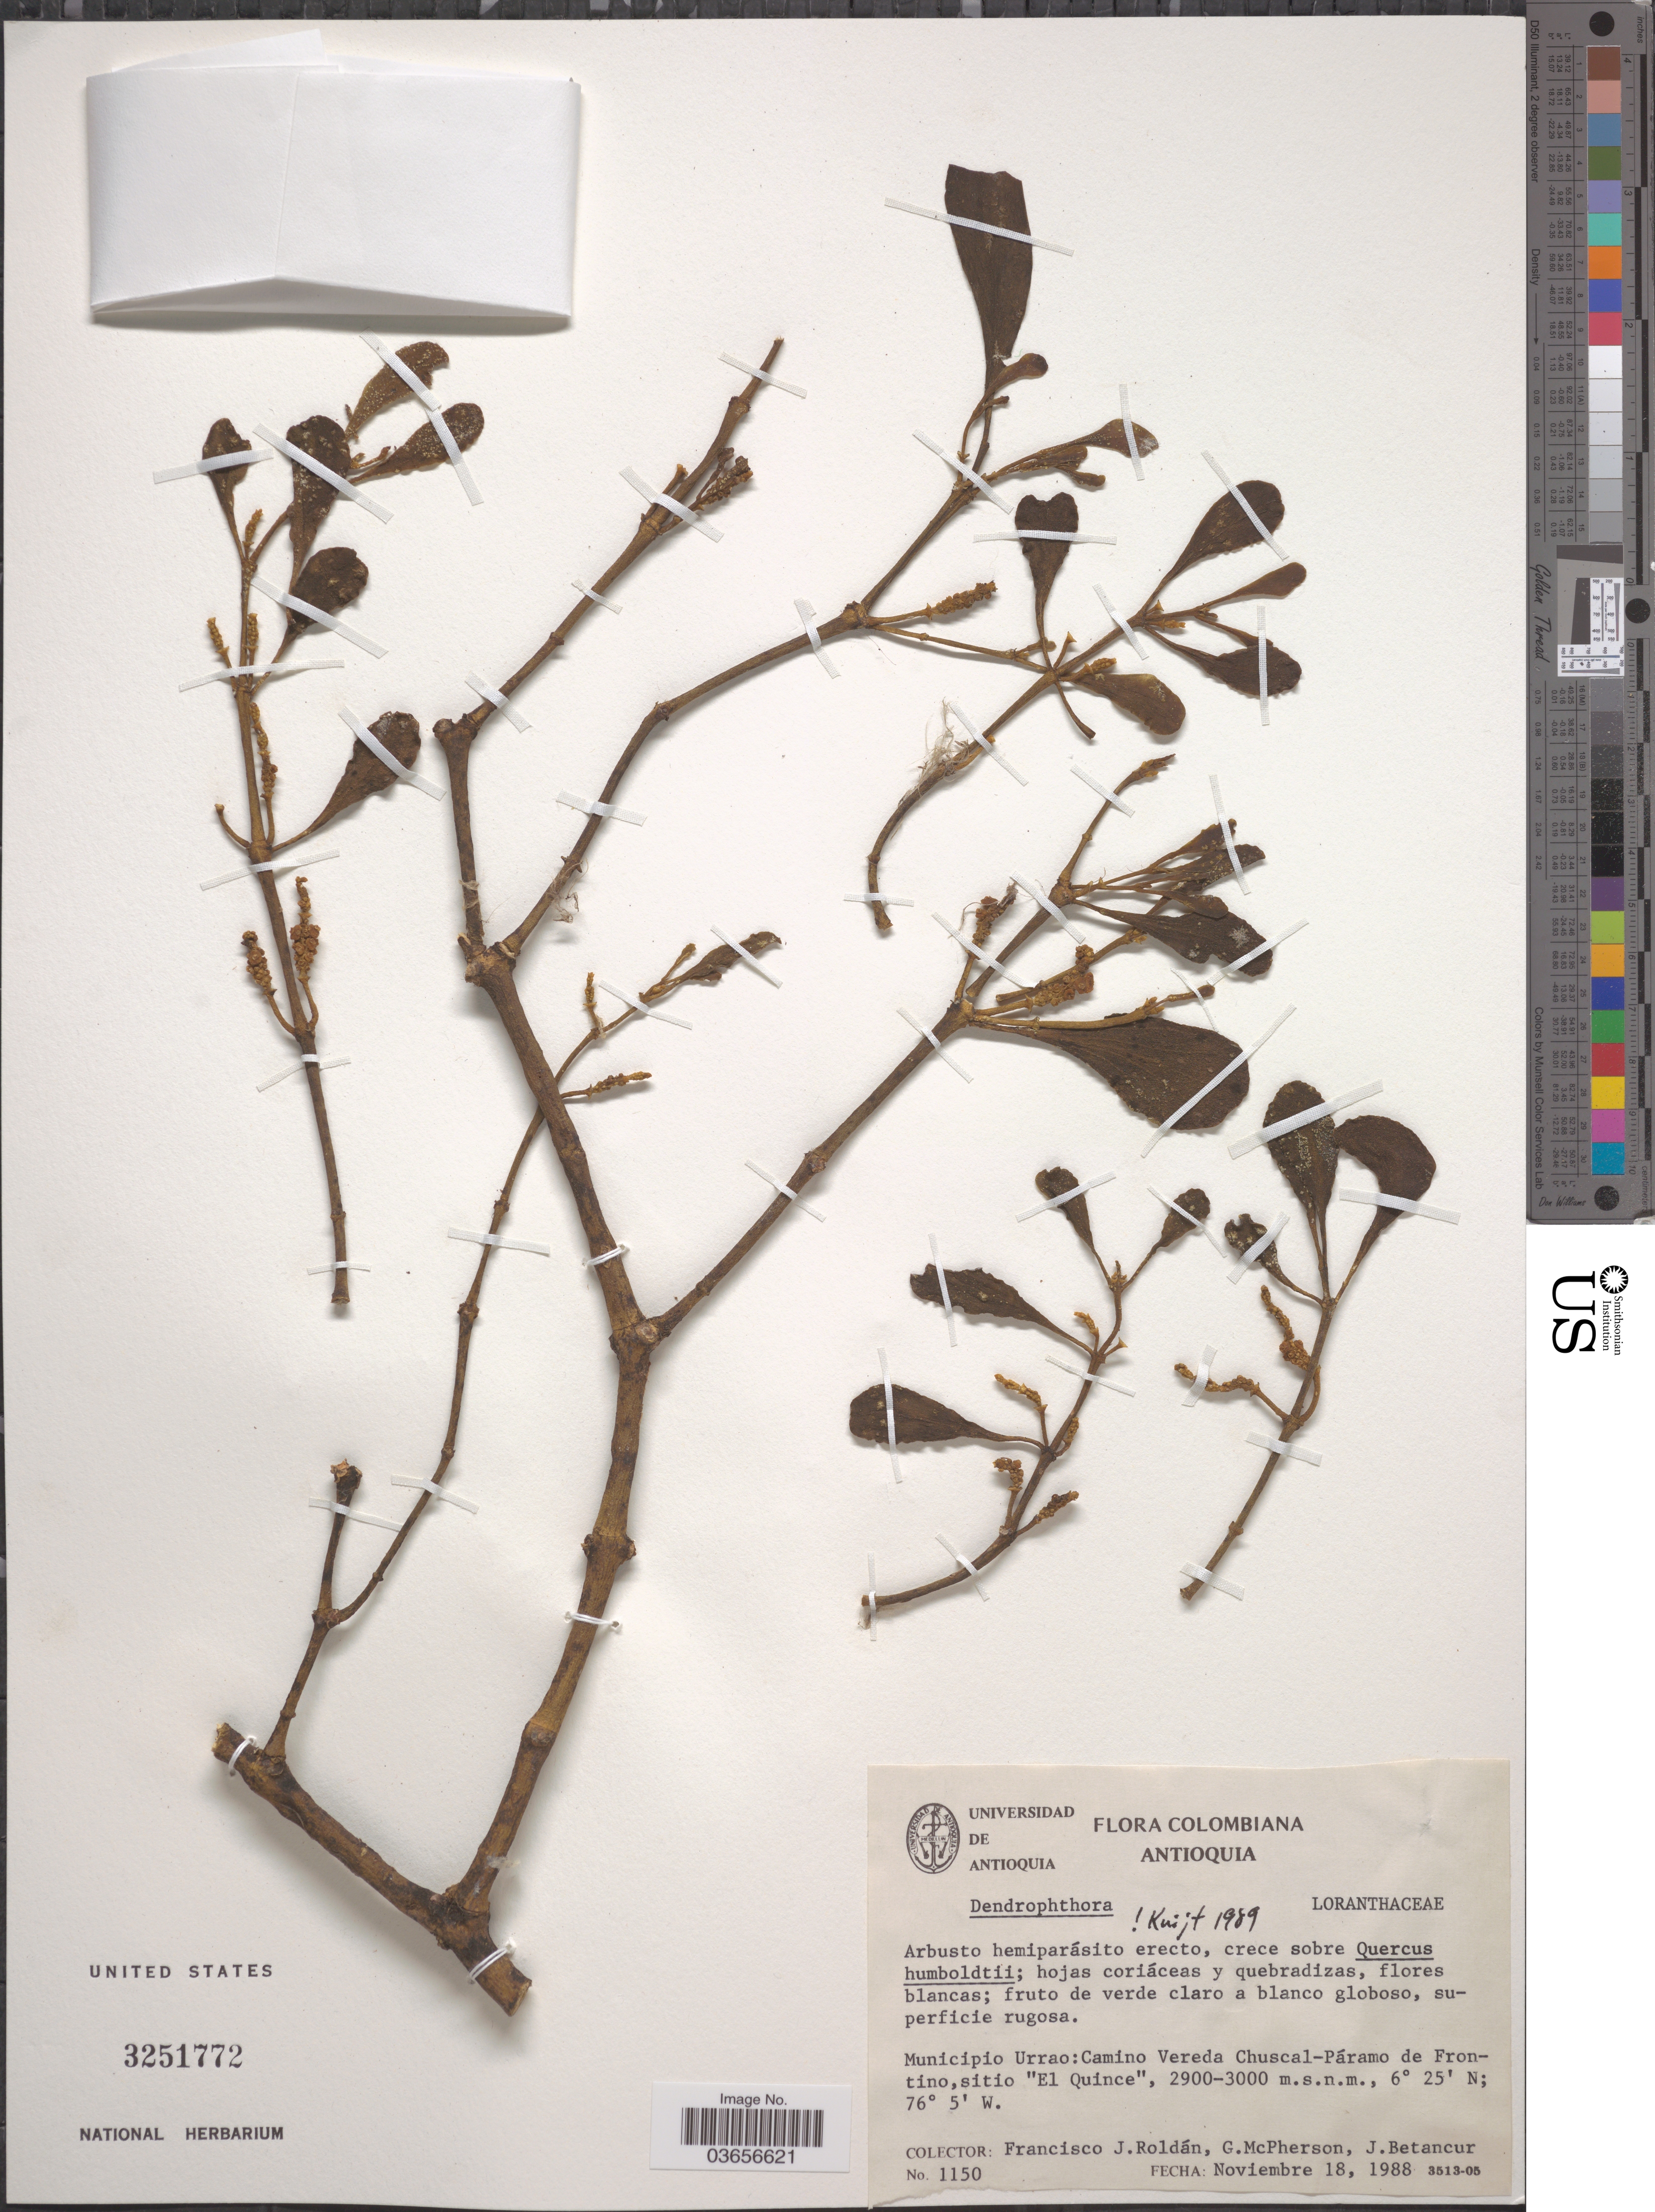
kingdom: Plantae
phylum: Tracheophyta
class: Magnoliopsida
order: Santalales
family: Viscaceae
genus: Dendrophthora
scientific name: Dendrophthora sp.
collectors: F. J. Roldán, G. McPherson & J. Betancur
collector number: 1150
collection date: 1988-11-18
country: Colombia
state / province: Antioquia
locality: Municipio Urrao: Camino Vereda Chuscal-Páramo de Frontino, sitio "El Quince".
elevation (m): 2900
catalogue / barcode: US 3251772